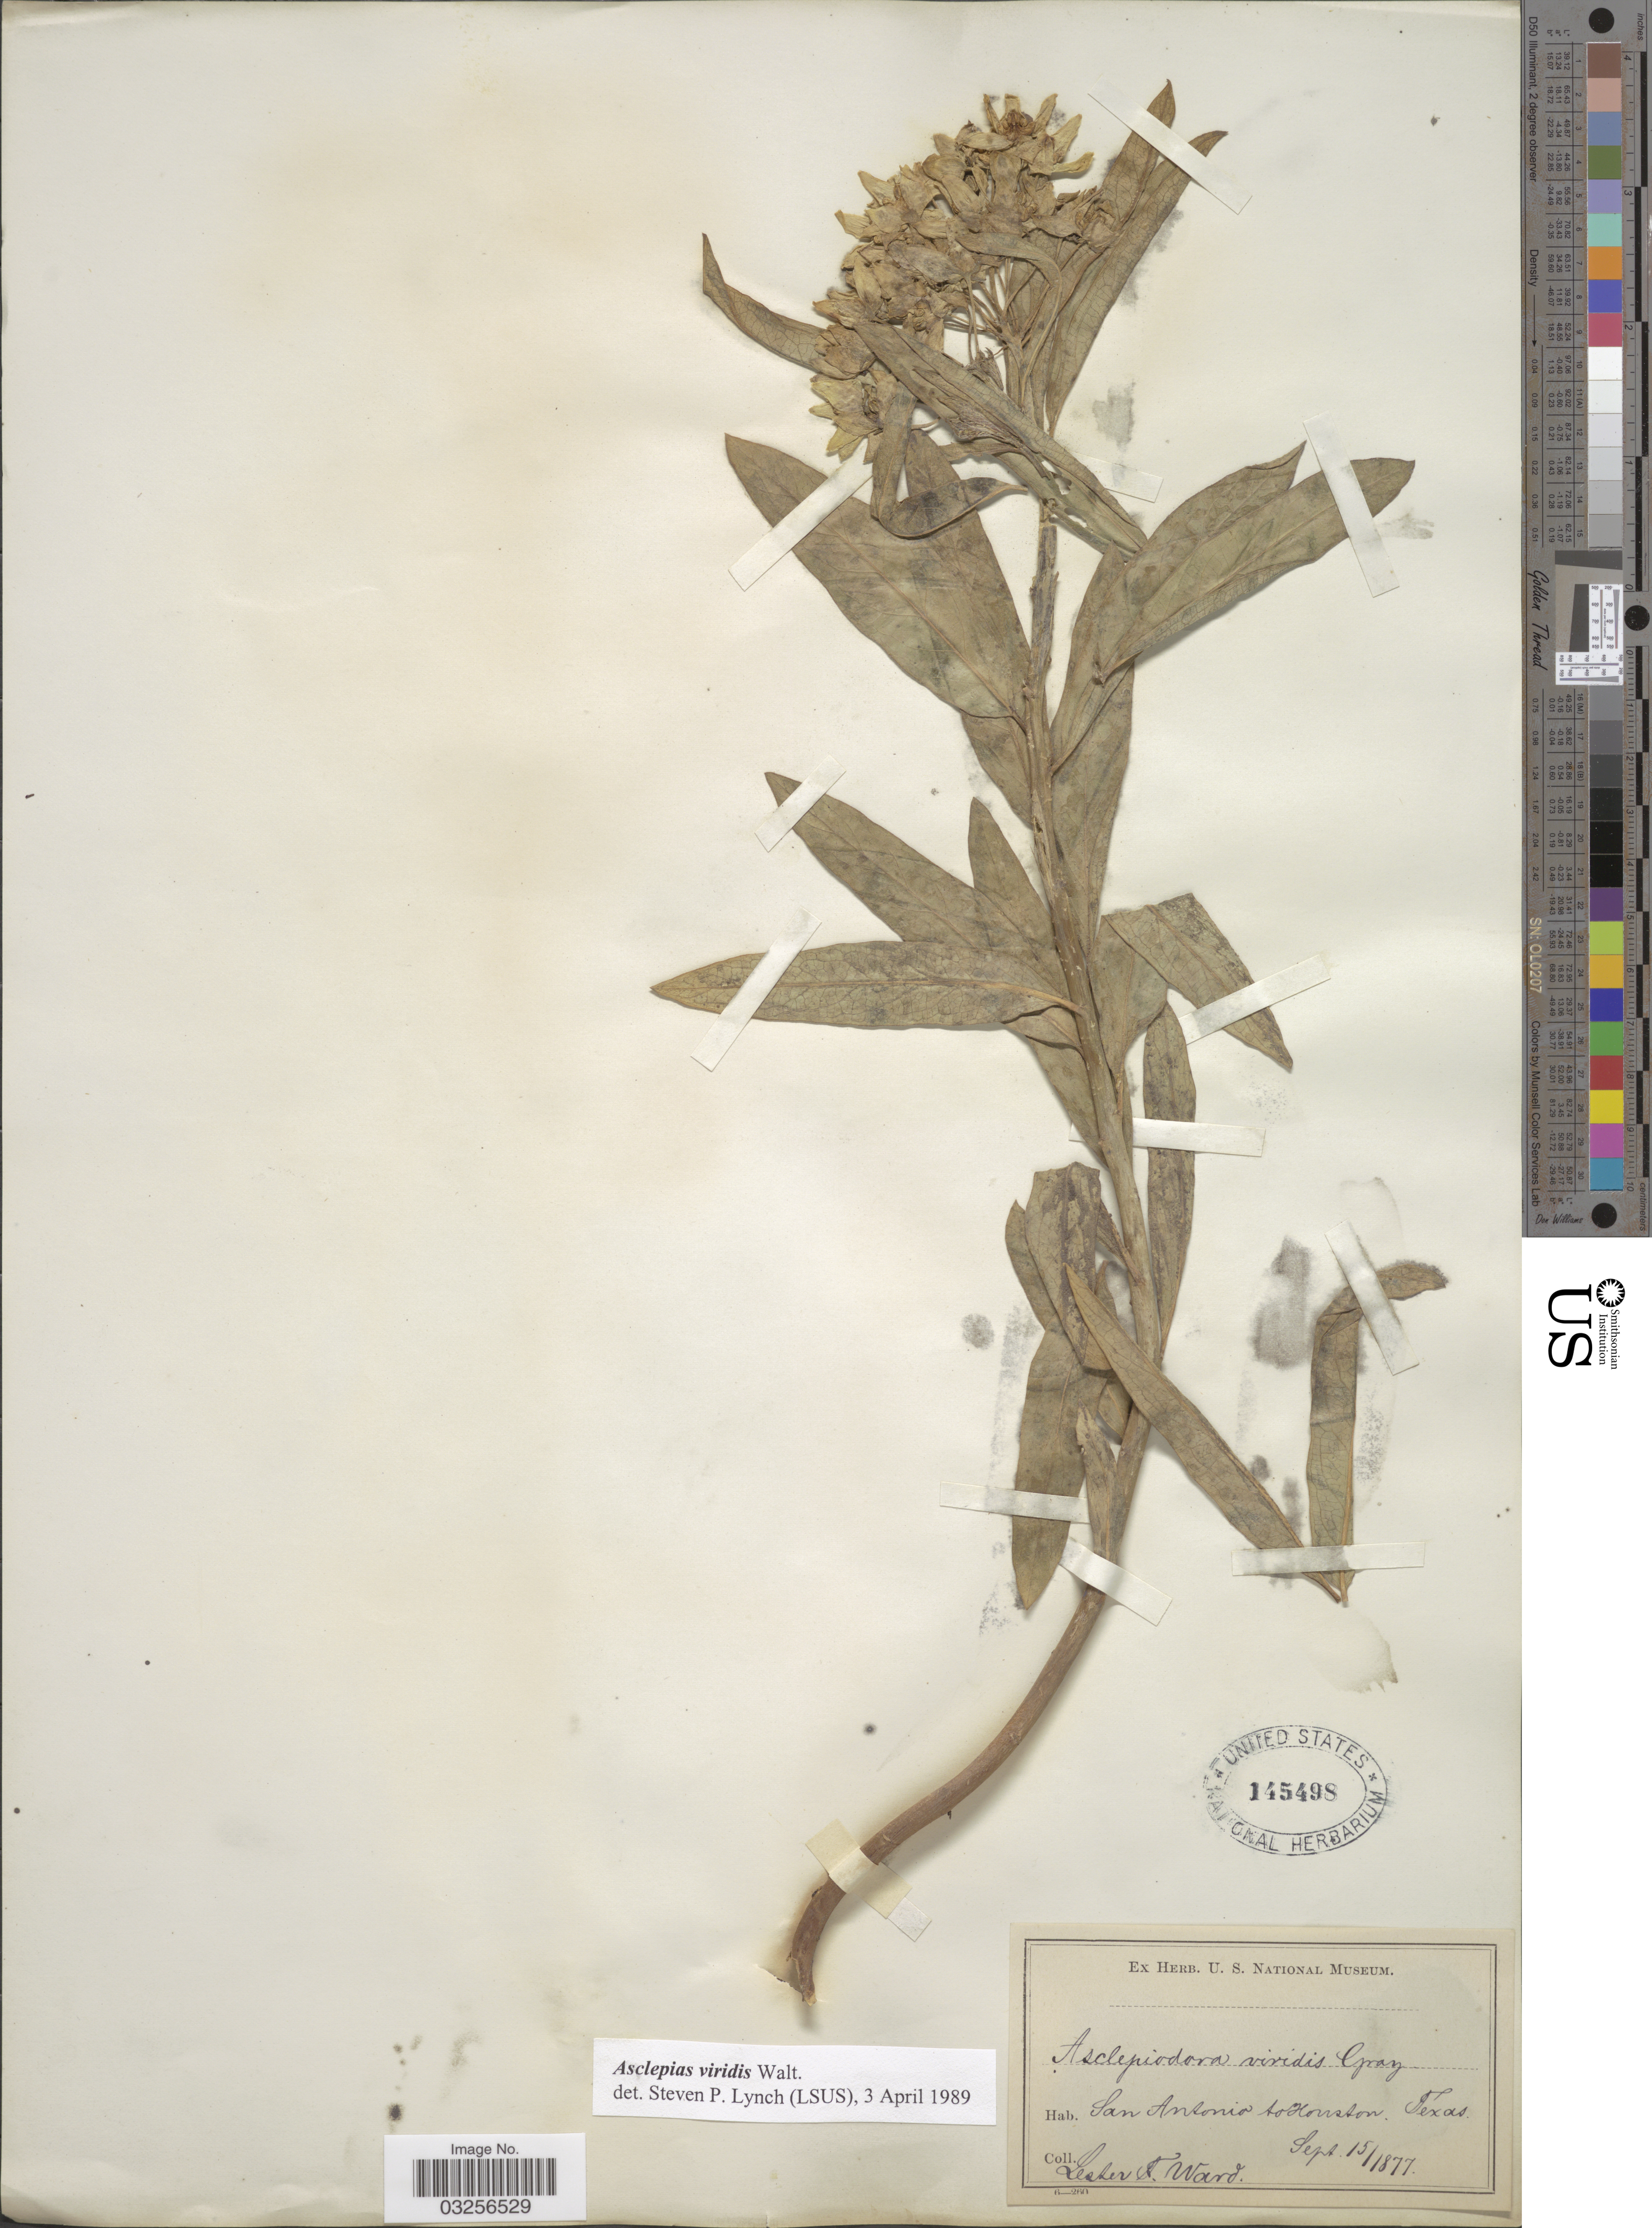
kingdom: Plantae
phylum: Tracheophyta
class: Magnoliopsida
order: Gentianales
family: Apocynaceae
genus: Asclepias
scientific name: Asclepias viridis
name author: Walter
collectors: L. F. Ward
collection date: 1877-09-15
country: United States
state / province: Texas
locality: San Antonio to Houston.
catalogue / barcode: US 145498